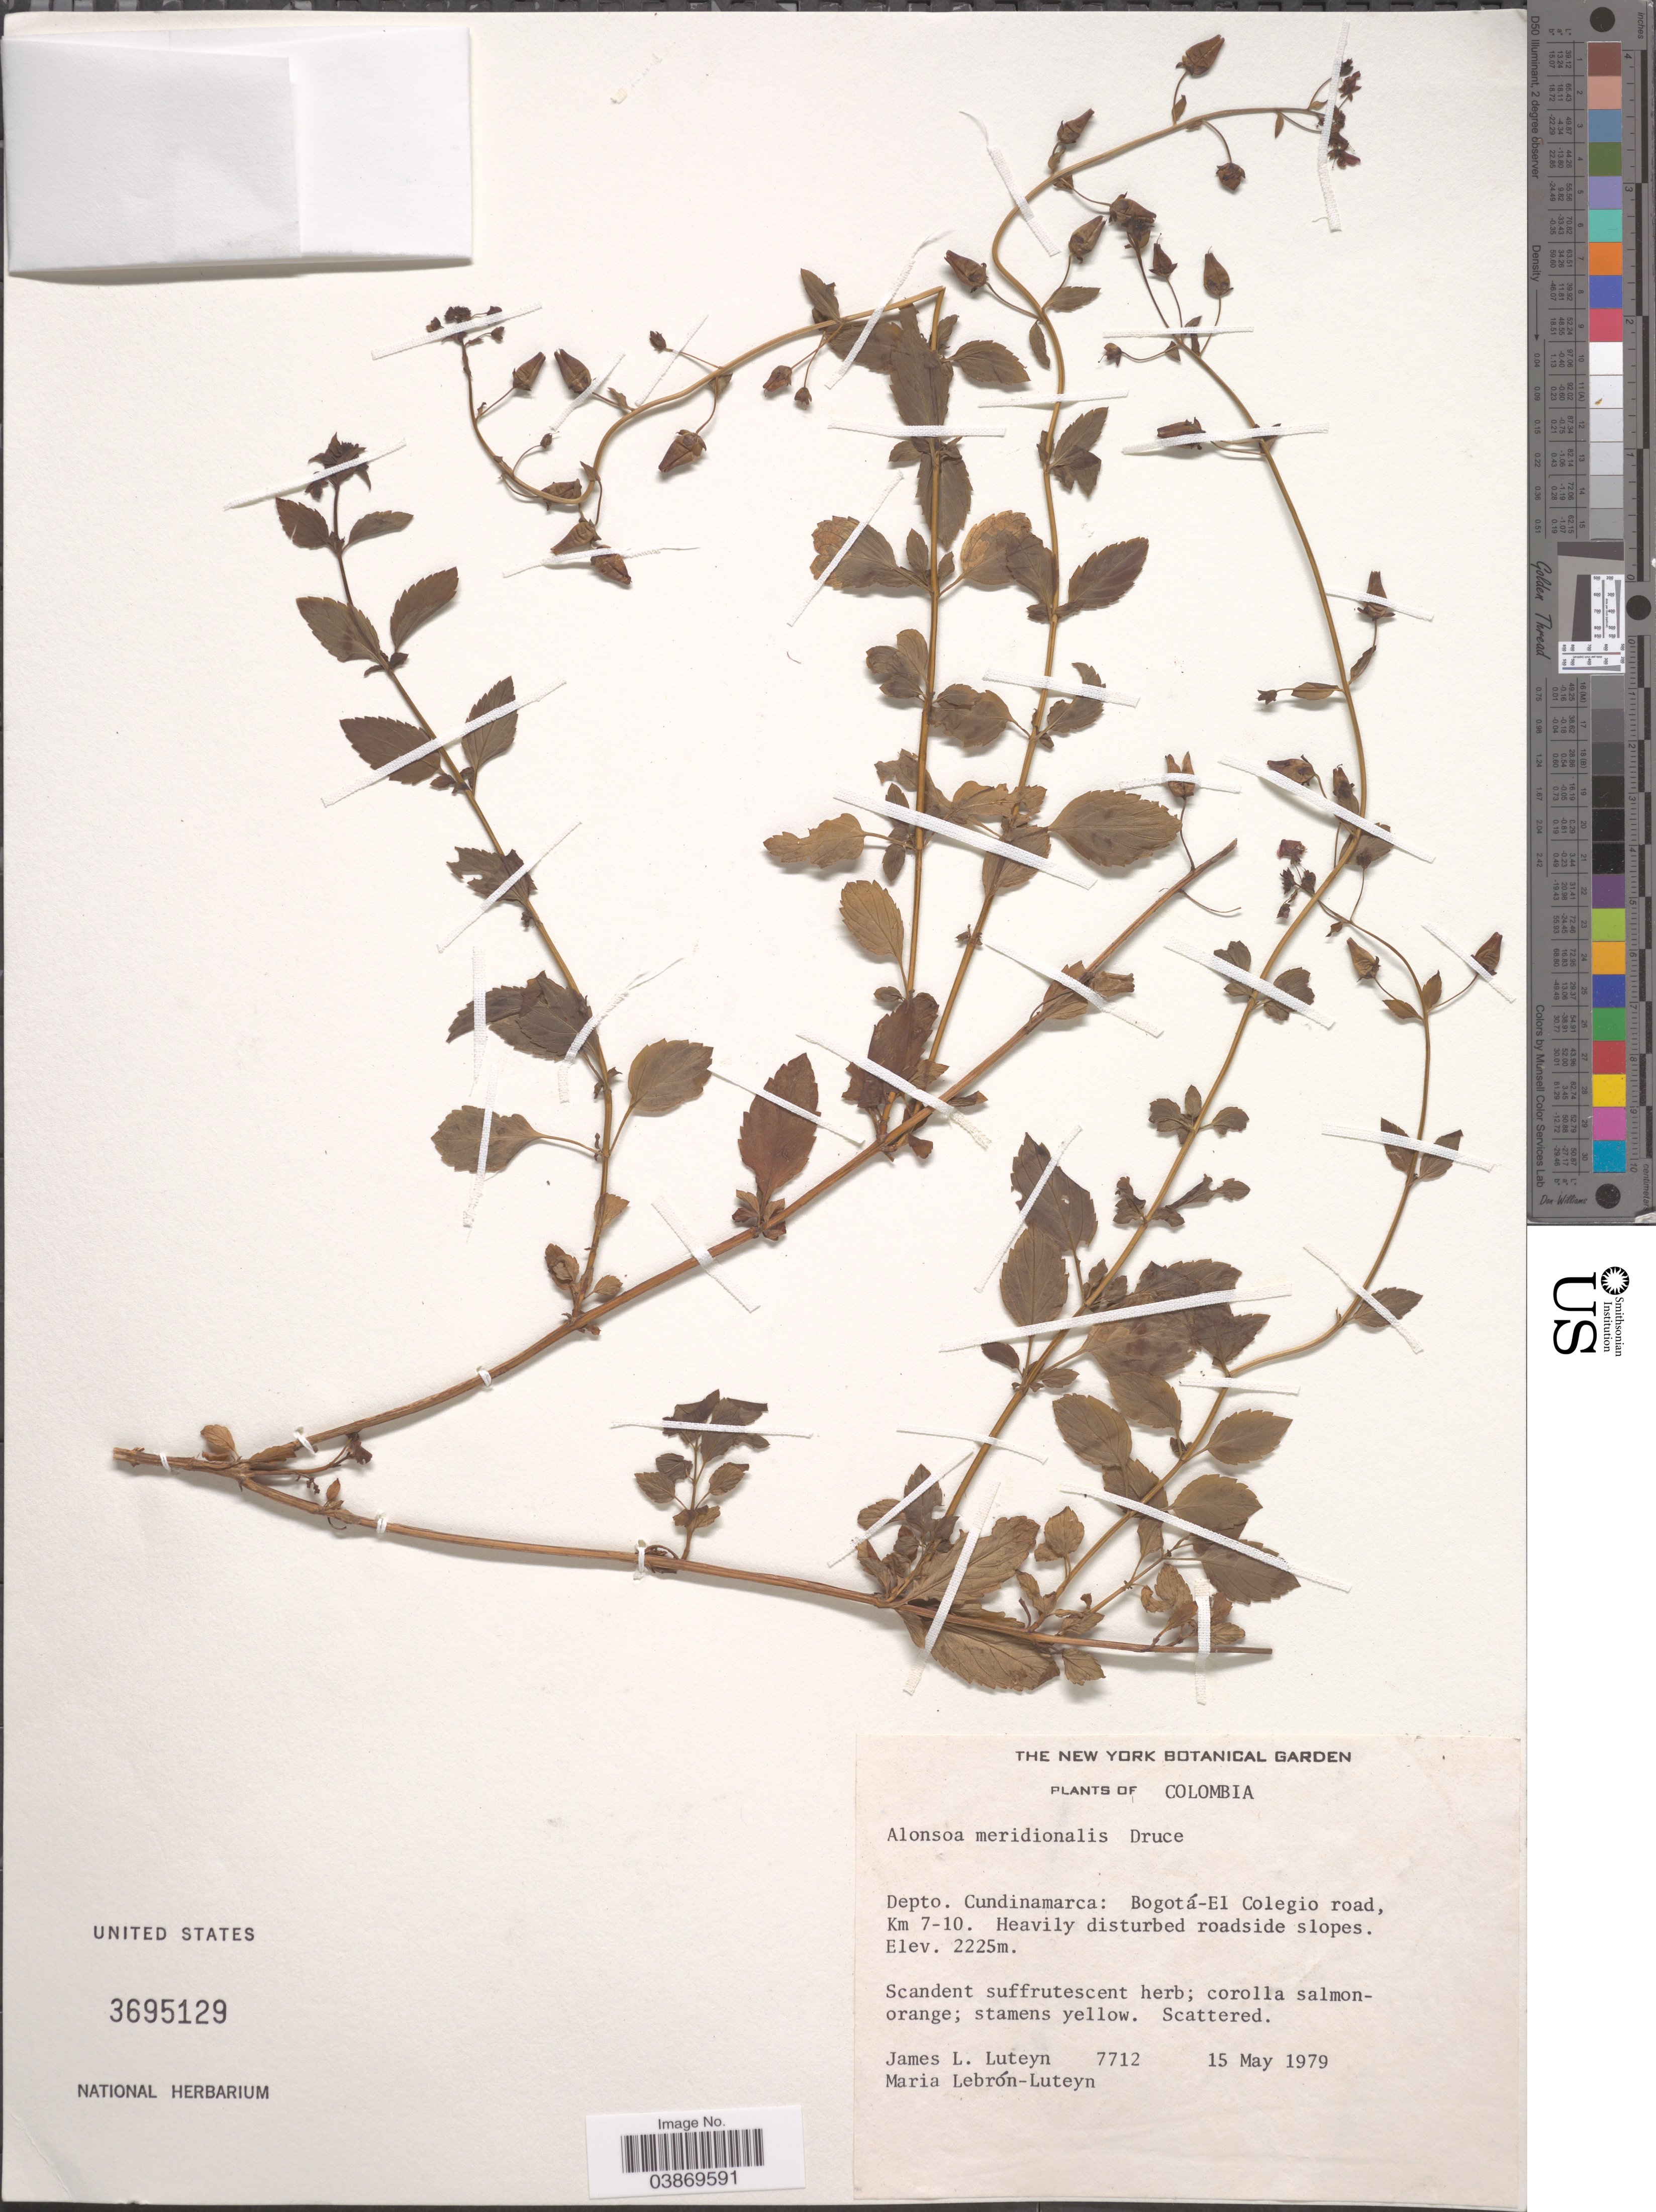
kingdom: Plantae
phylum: Tracheophyta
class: Magnoliopsida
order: Lamiales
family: Scrophulariaceae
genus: Alonsoa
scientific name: Alonsoa meridionalis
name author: (L. f.) Kuntze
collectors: J. L. Luteyn & M. L. Lebrón-Luteyn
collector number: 7712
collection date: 1979-05-15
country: Colombia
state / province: Cundinamarca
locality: Depto. Cundinamarca: Bogotá-El Colegio road. Km 7-10.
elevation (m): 2225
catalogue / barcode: US 3695129